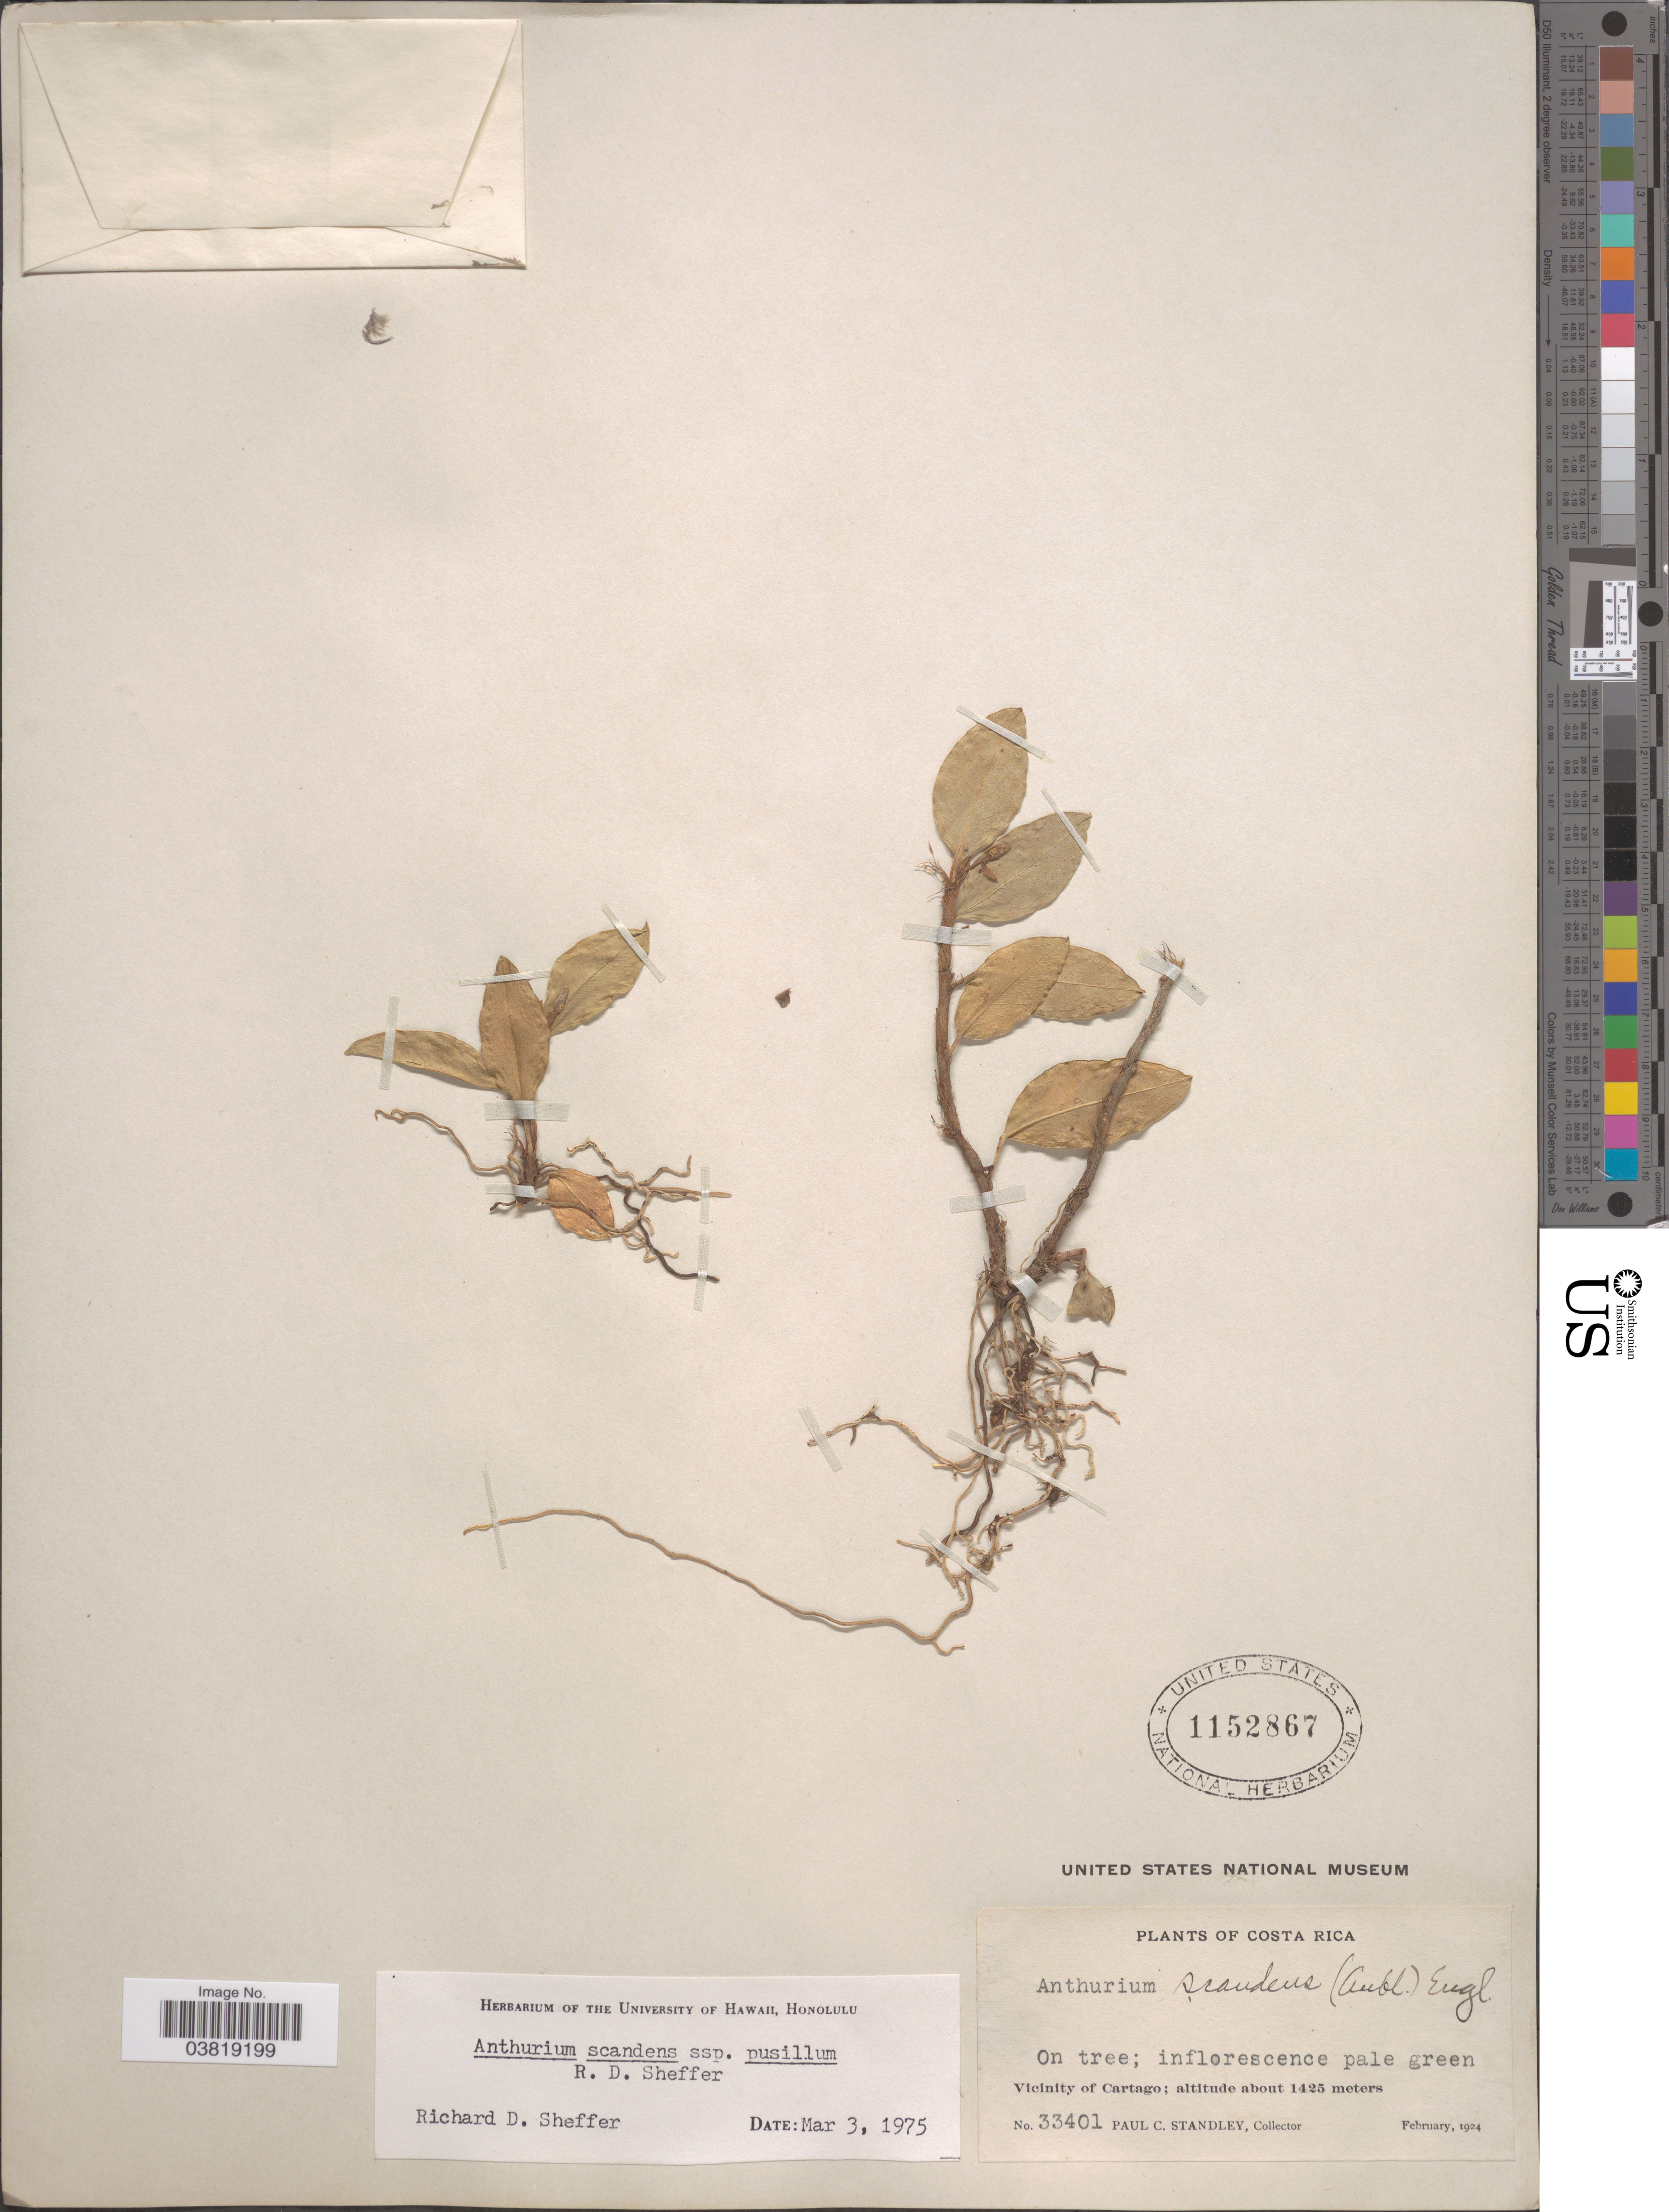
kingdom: Plantae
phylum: Tracheophyta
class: Liliopsida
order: Alismatales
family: Araceae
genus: Anthurium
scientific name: Anthurium scandens subsp. pusillum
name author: Sheffer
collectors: P. C. Standley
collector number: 33401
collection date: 1924-02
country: Costa Rica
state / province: Cartago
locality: Vicinity of Cartago.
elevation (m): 1425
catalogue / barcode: US 1152867